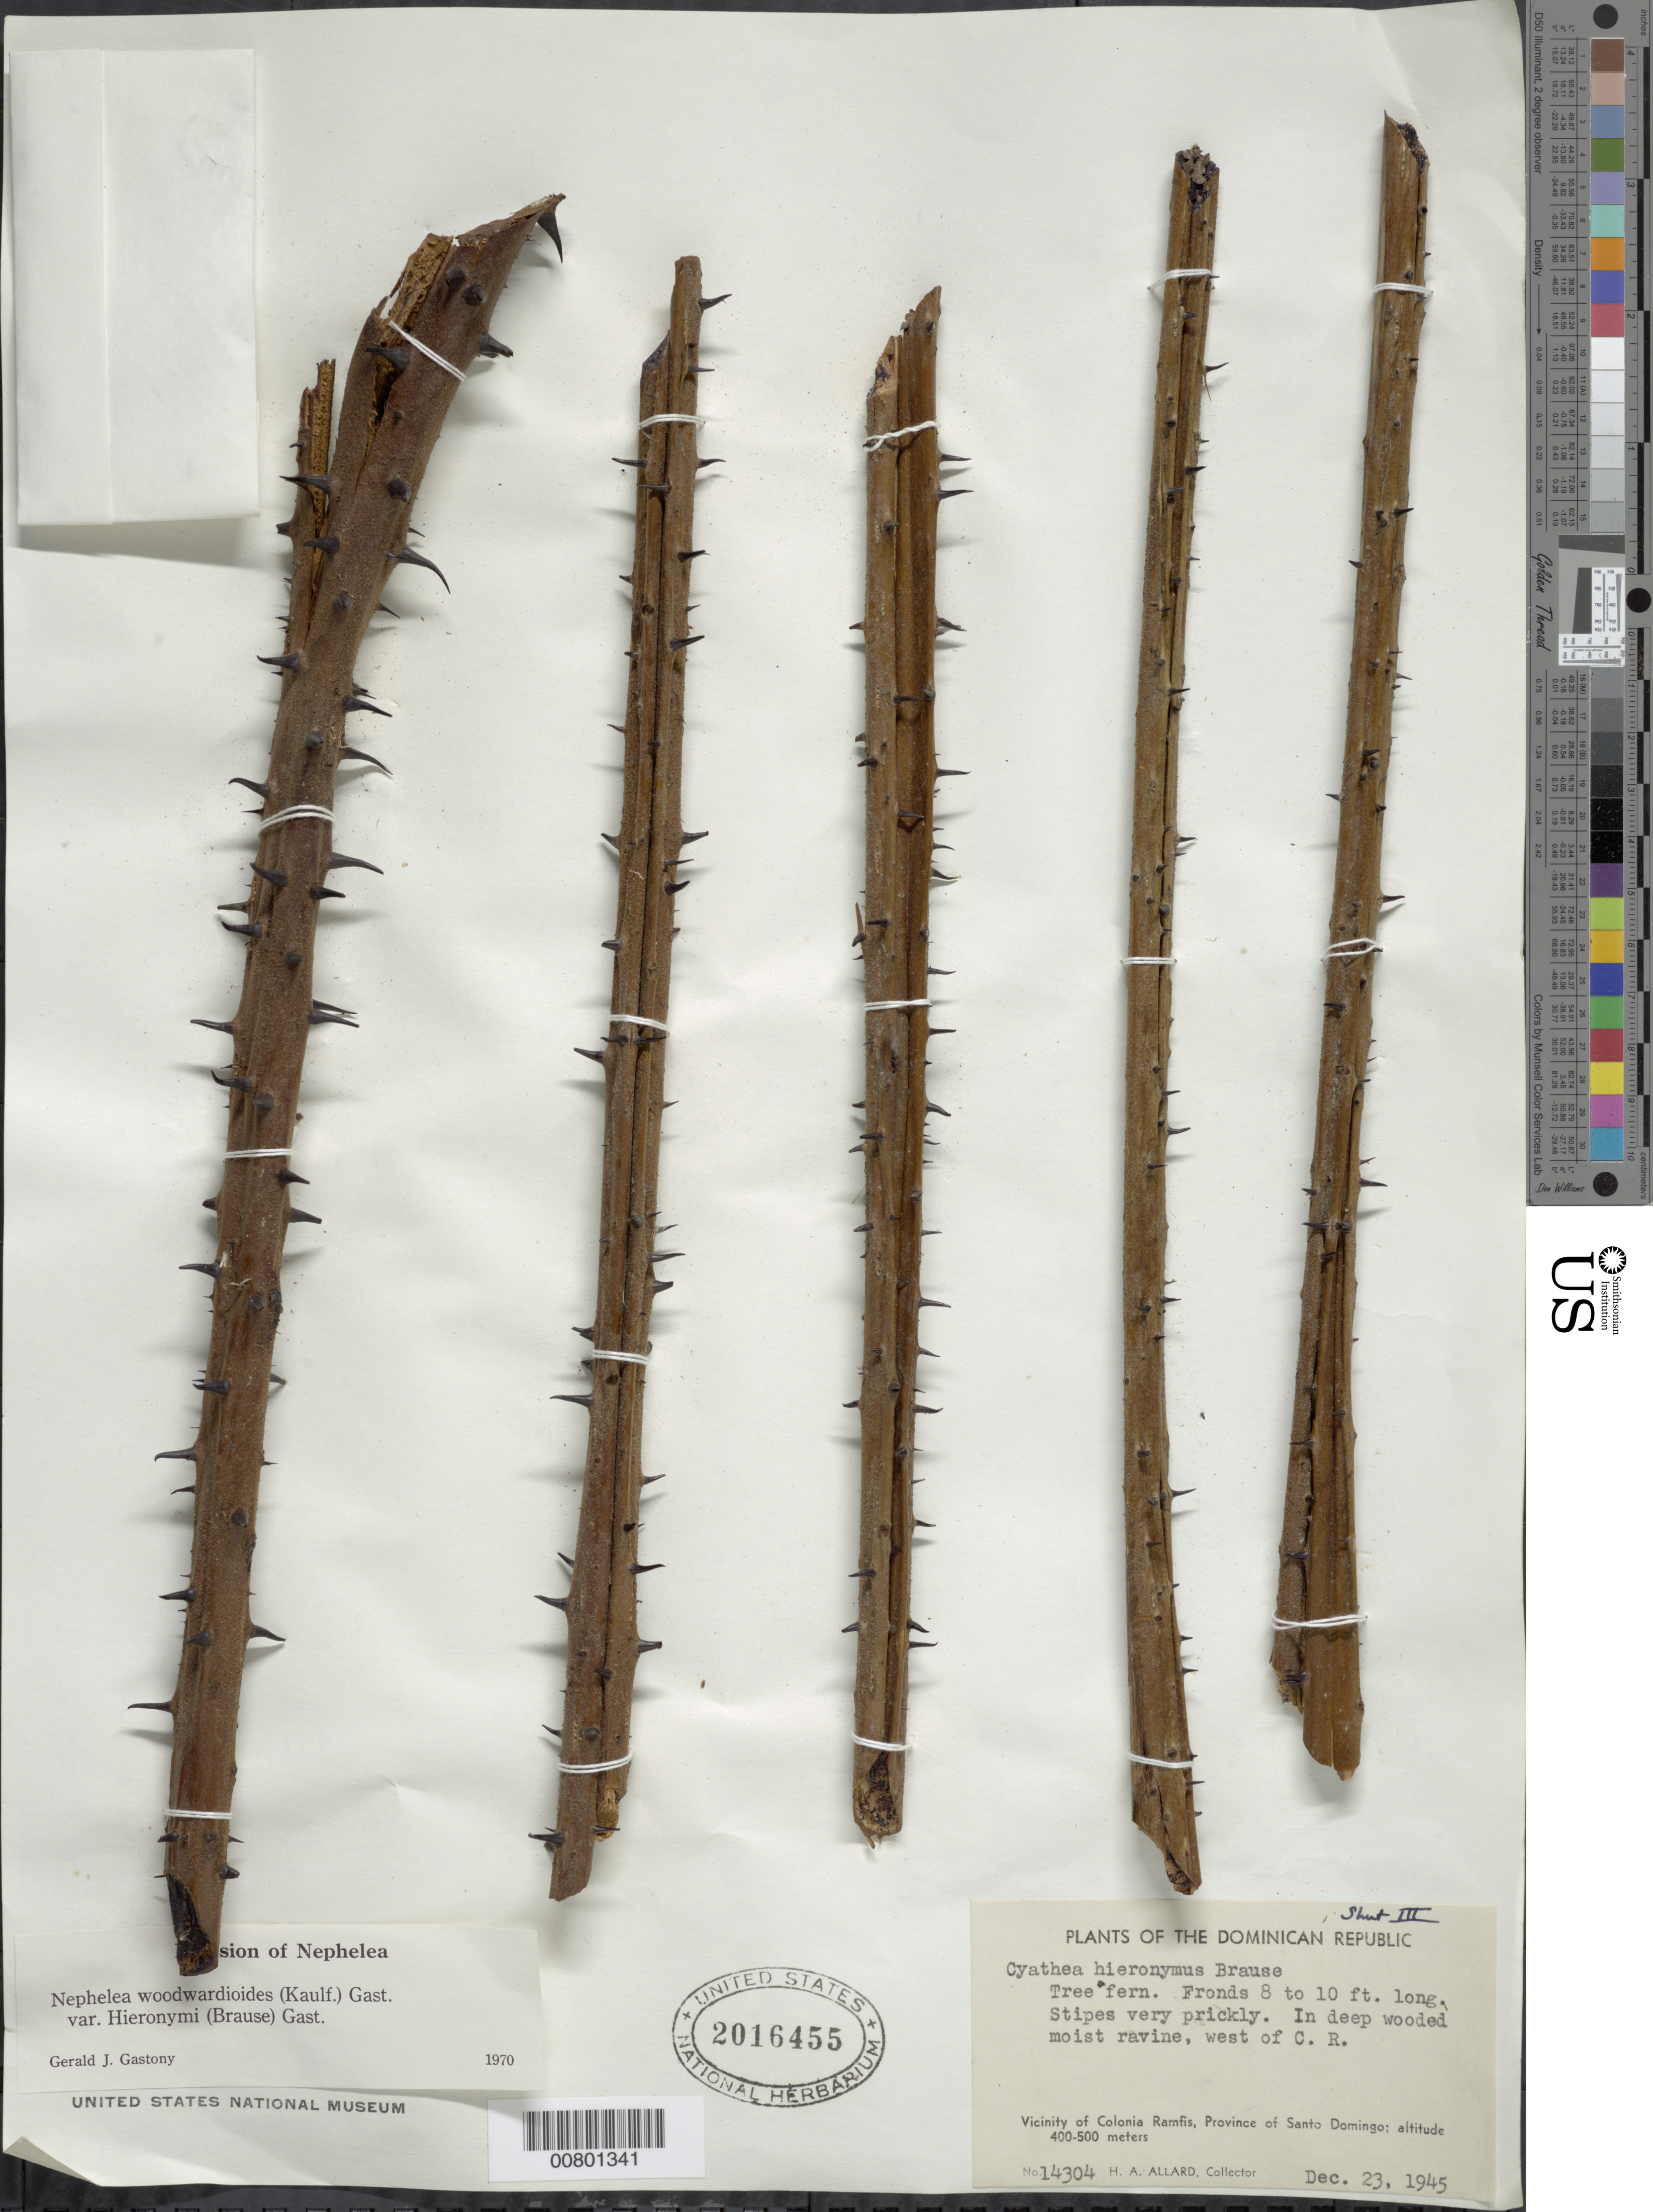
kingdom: Plantae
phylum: Tracheophyta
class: Polypodiopsida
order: Cyatheales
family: Cyatheaceae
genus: Alsophila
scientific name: Alsophila woodwardioides var. hieronymii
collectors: H. A. Allard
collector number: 14304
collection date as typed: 23 Dec 1945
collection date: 1945-12-23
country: Dominican Republic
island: Hispaniola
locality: Prov. Santo Domingo, W of Colonia Ramfis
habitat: Deep wooded moist ravine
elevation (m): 400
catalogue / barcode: US 2016455